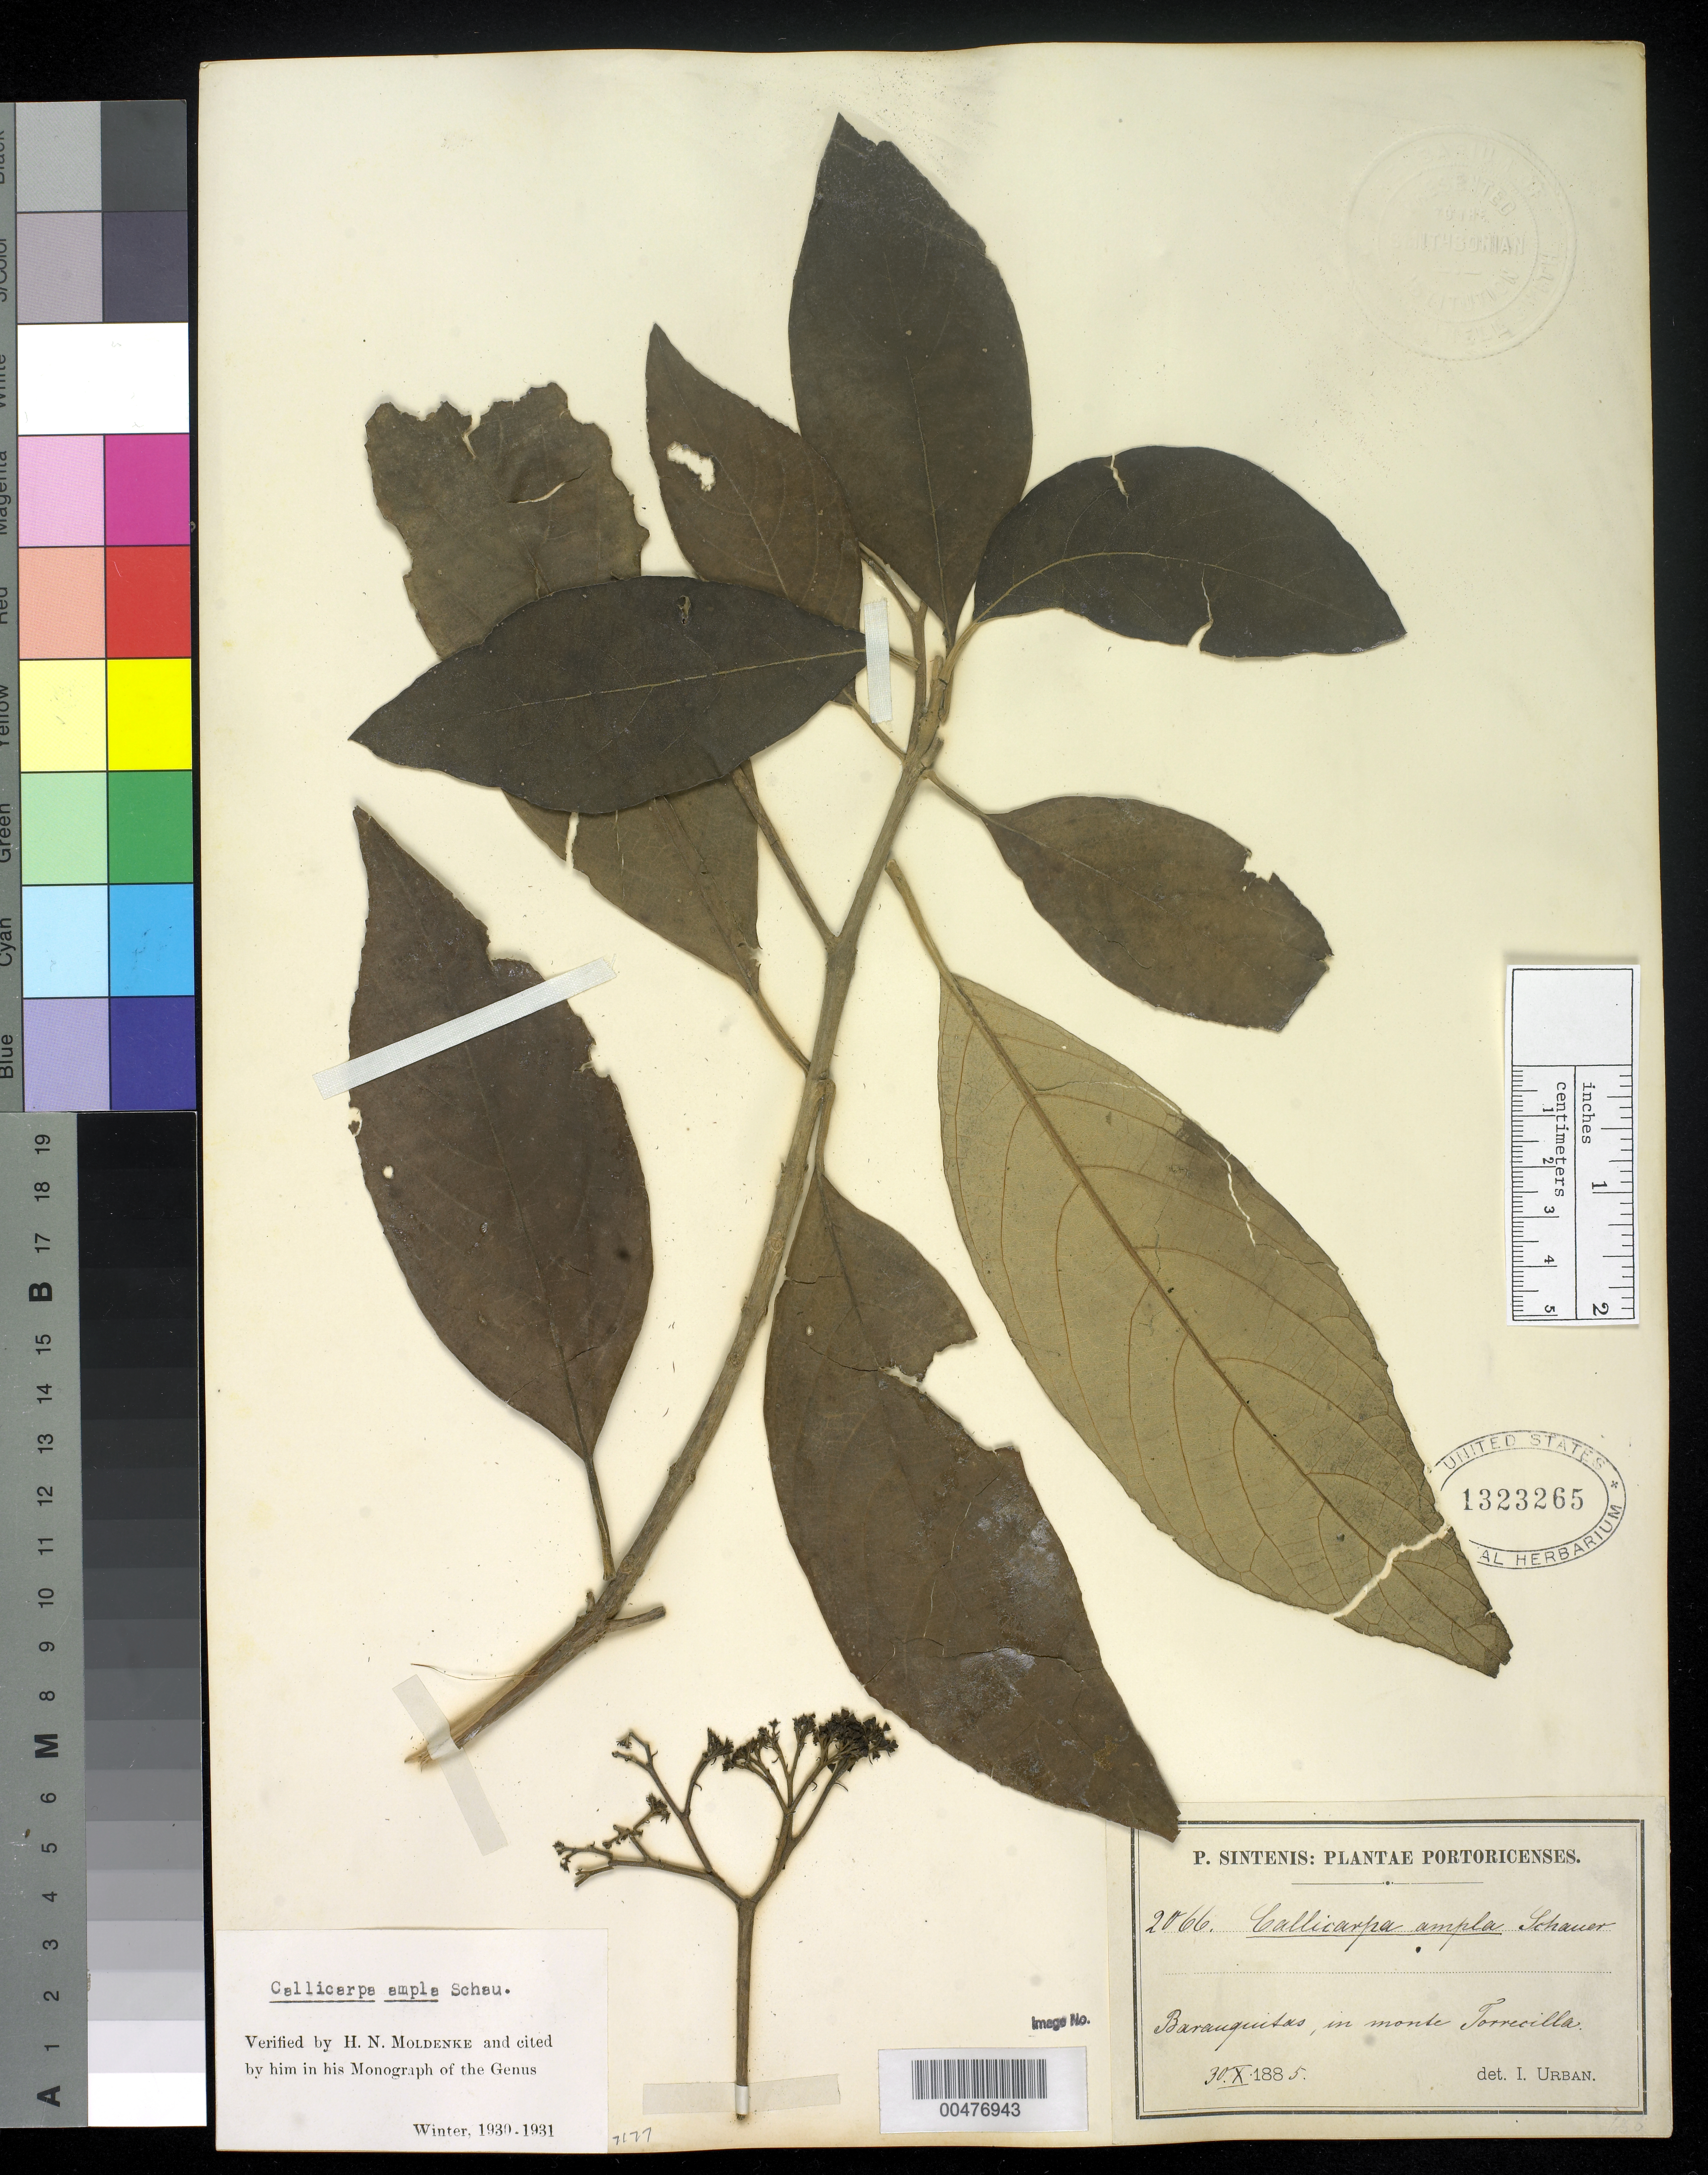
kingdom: Plantae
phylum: Tracheophyta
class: Magnoliopsida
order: Lamiales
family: Lamiaceae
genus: Callicarpa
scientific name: Callicarpa ampla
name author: Schauer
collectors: P. Sintenis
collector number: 2066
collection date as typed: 30 Oct 1885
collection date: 1885-10-30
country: Puerto Rico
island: Greater Antilles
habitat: In monte Torrecilla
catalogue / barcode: US 1323265